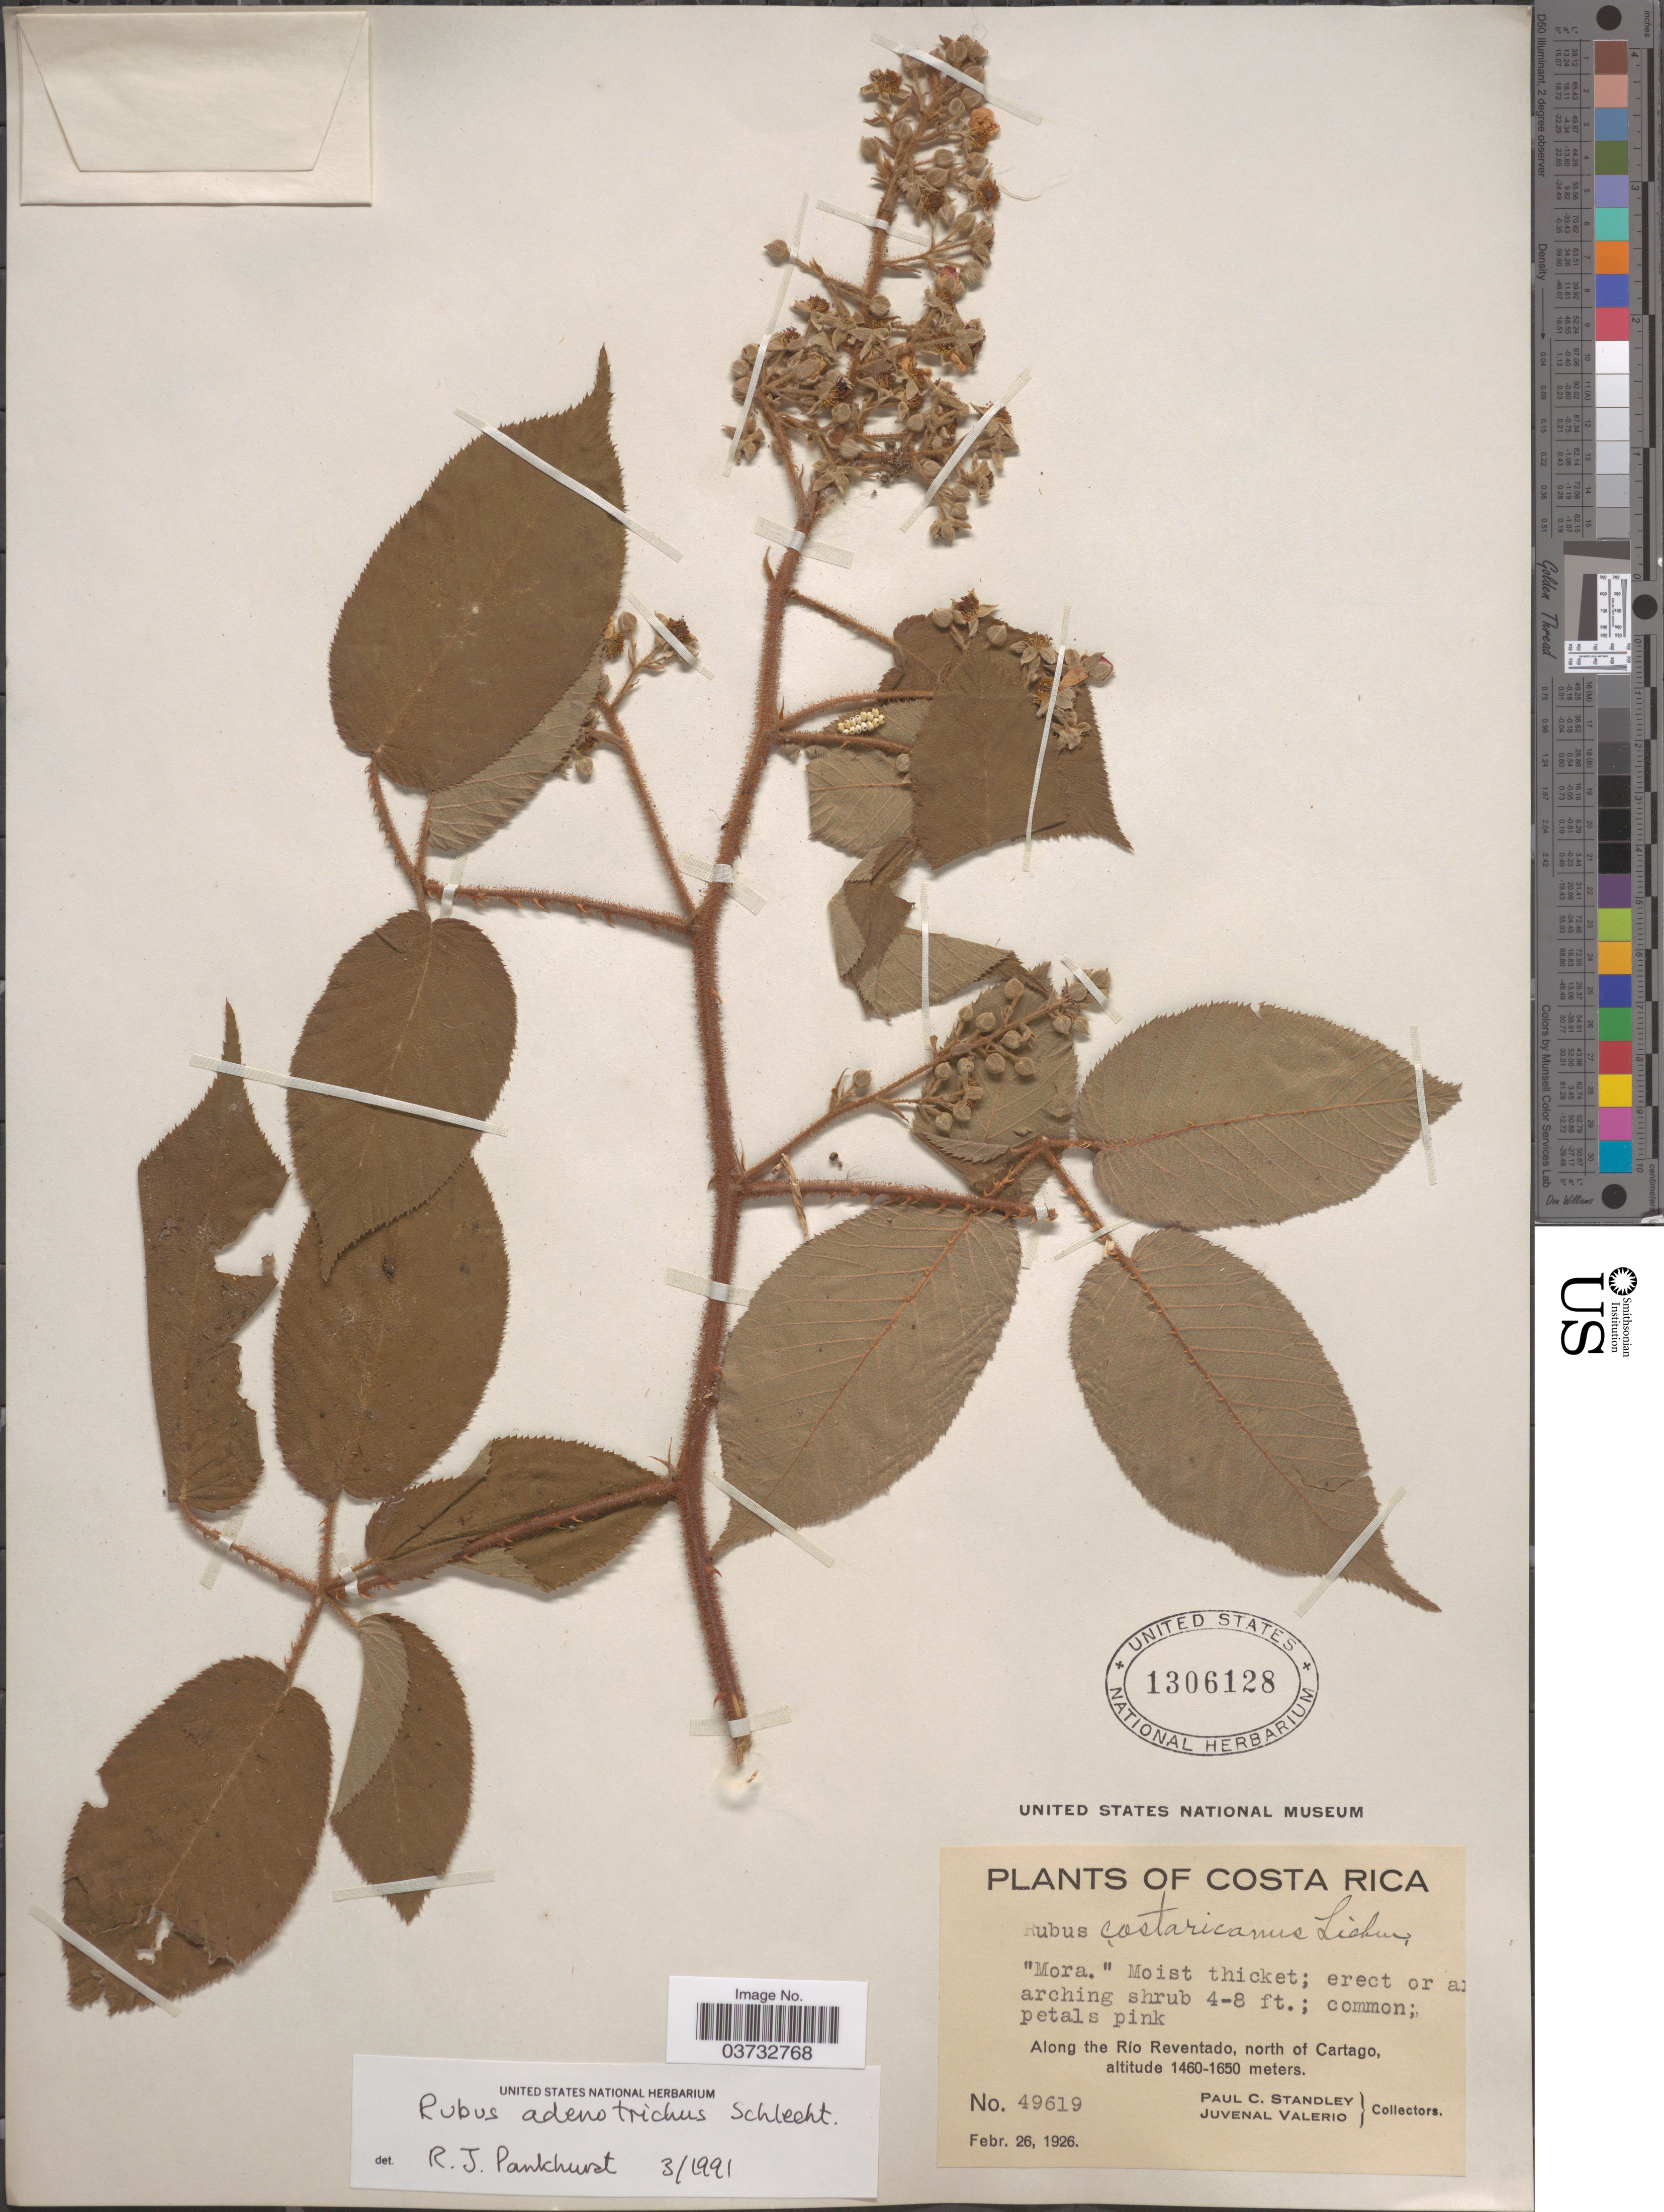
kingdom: Plantae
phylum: Tracheophyta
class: Magnoliopsida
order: Rosales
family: Rosaceae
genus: Rubus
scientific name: Rubus adenotrichos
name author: Schltdl.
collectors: P. C. Standley & J. Valerio R.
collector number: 49619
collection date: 1926-02-26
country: Costa Rica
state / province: Cartago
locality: Along the Río Reventado, north of Cartago.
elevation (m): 1460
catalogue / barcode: US 1306128